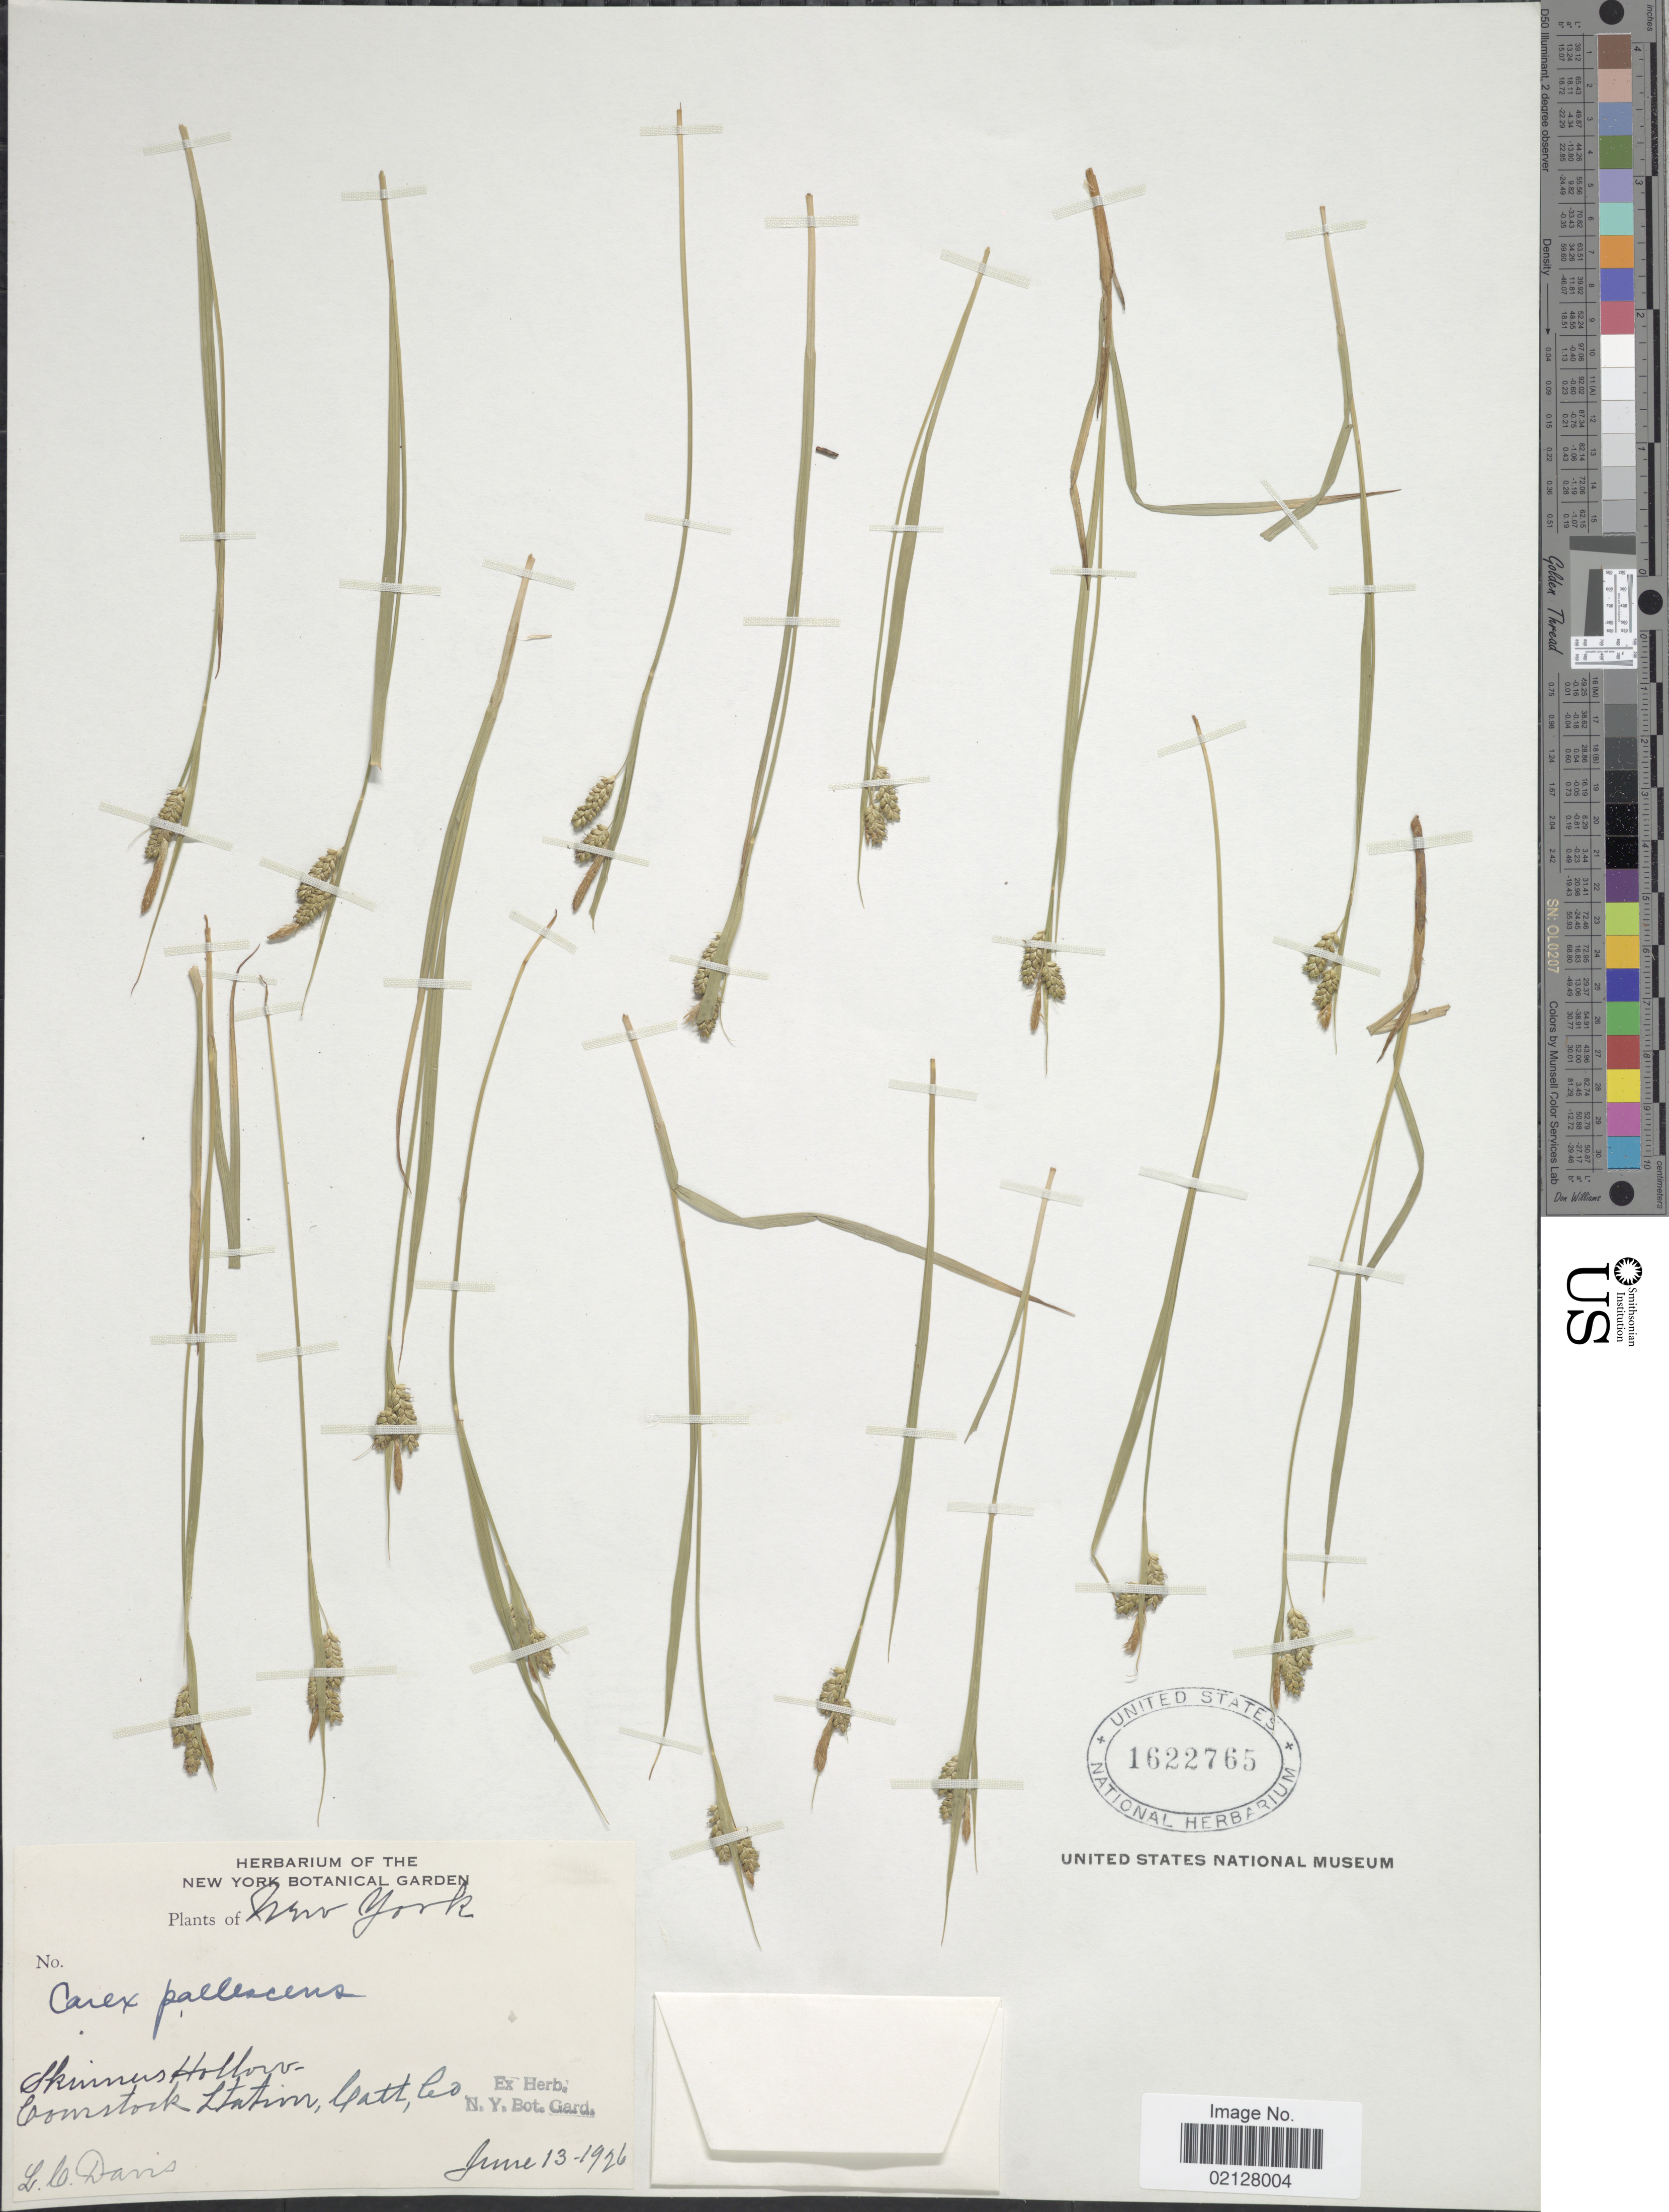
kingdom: Plantae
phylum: Tracheophyta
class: Liliopsida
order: Poales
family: Cyperaceae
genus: Carex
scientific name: Carex pallescens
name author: L.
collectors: L. C. Davis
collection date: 1926-06-13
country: United States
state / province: New York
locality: Skinners Hollow. Comstook Lhatim, Gatt Co.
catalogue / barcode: US 1622765